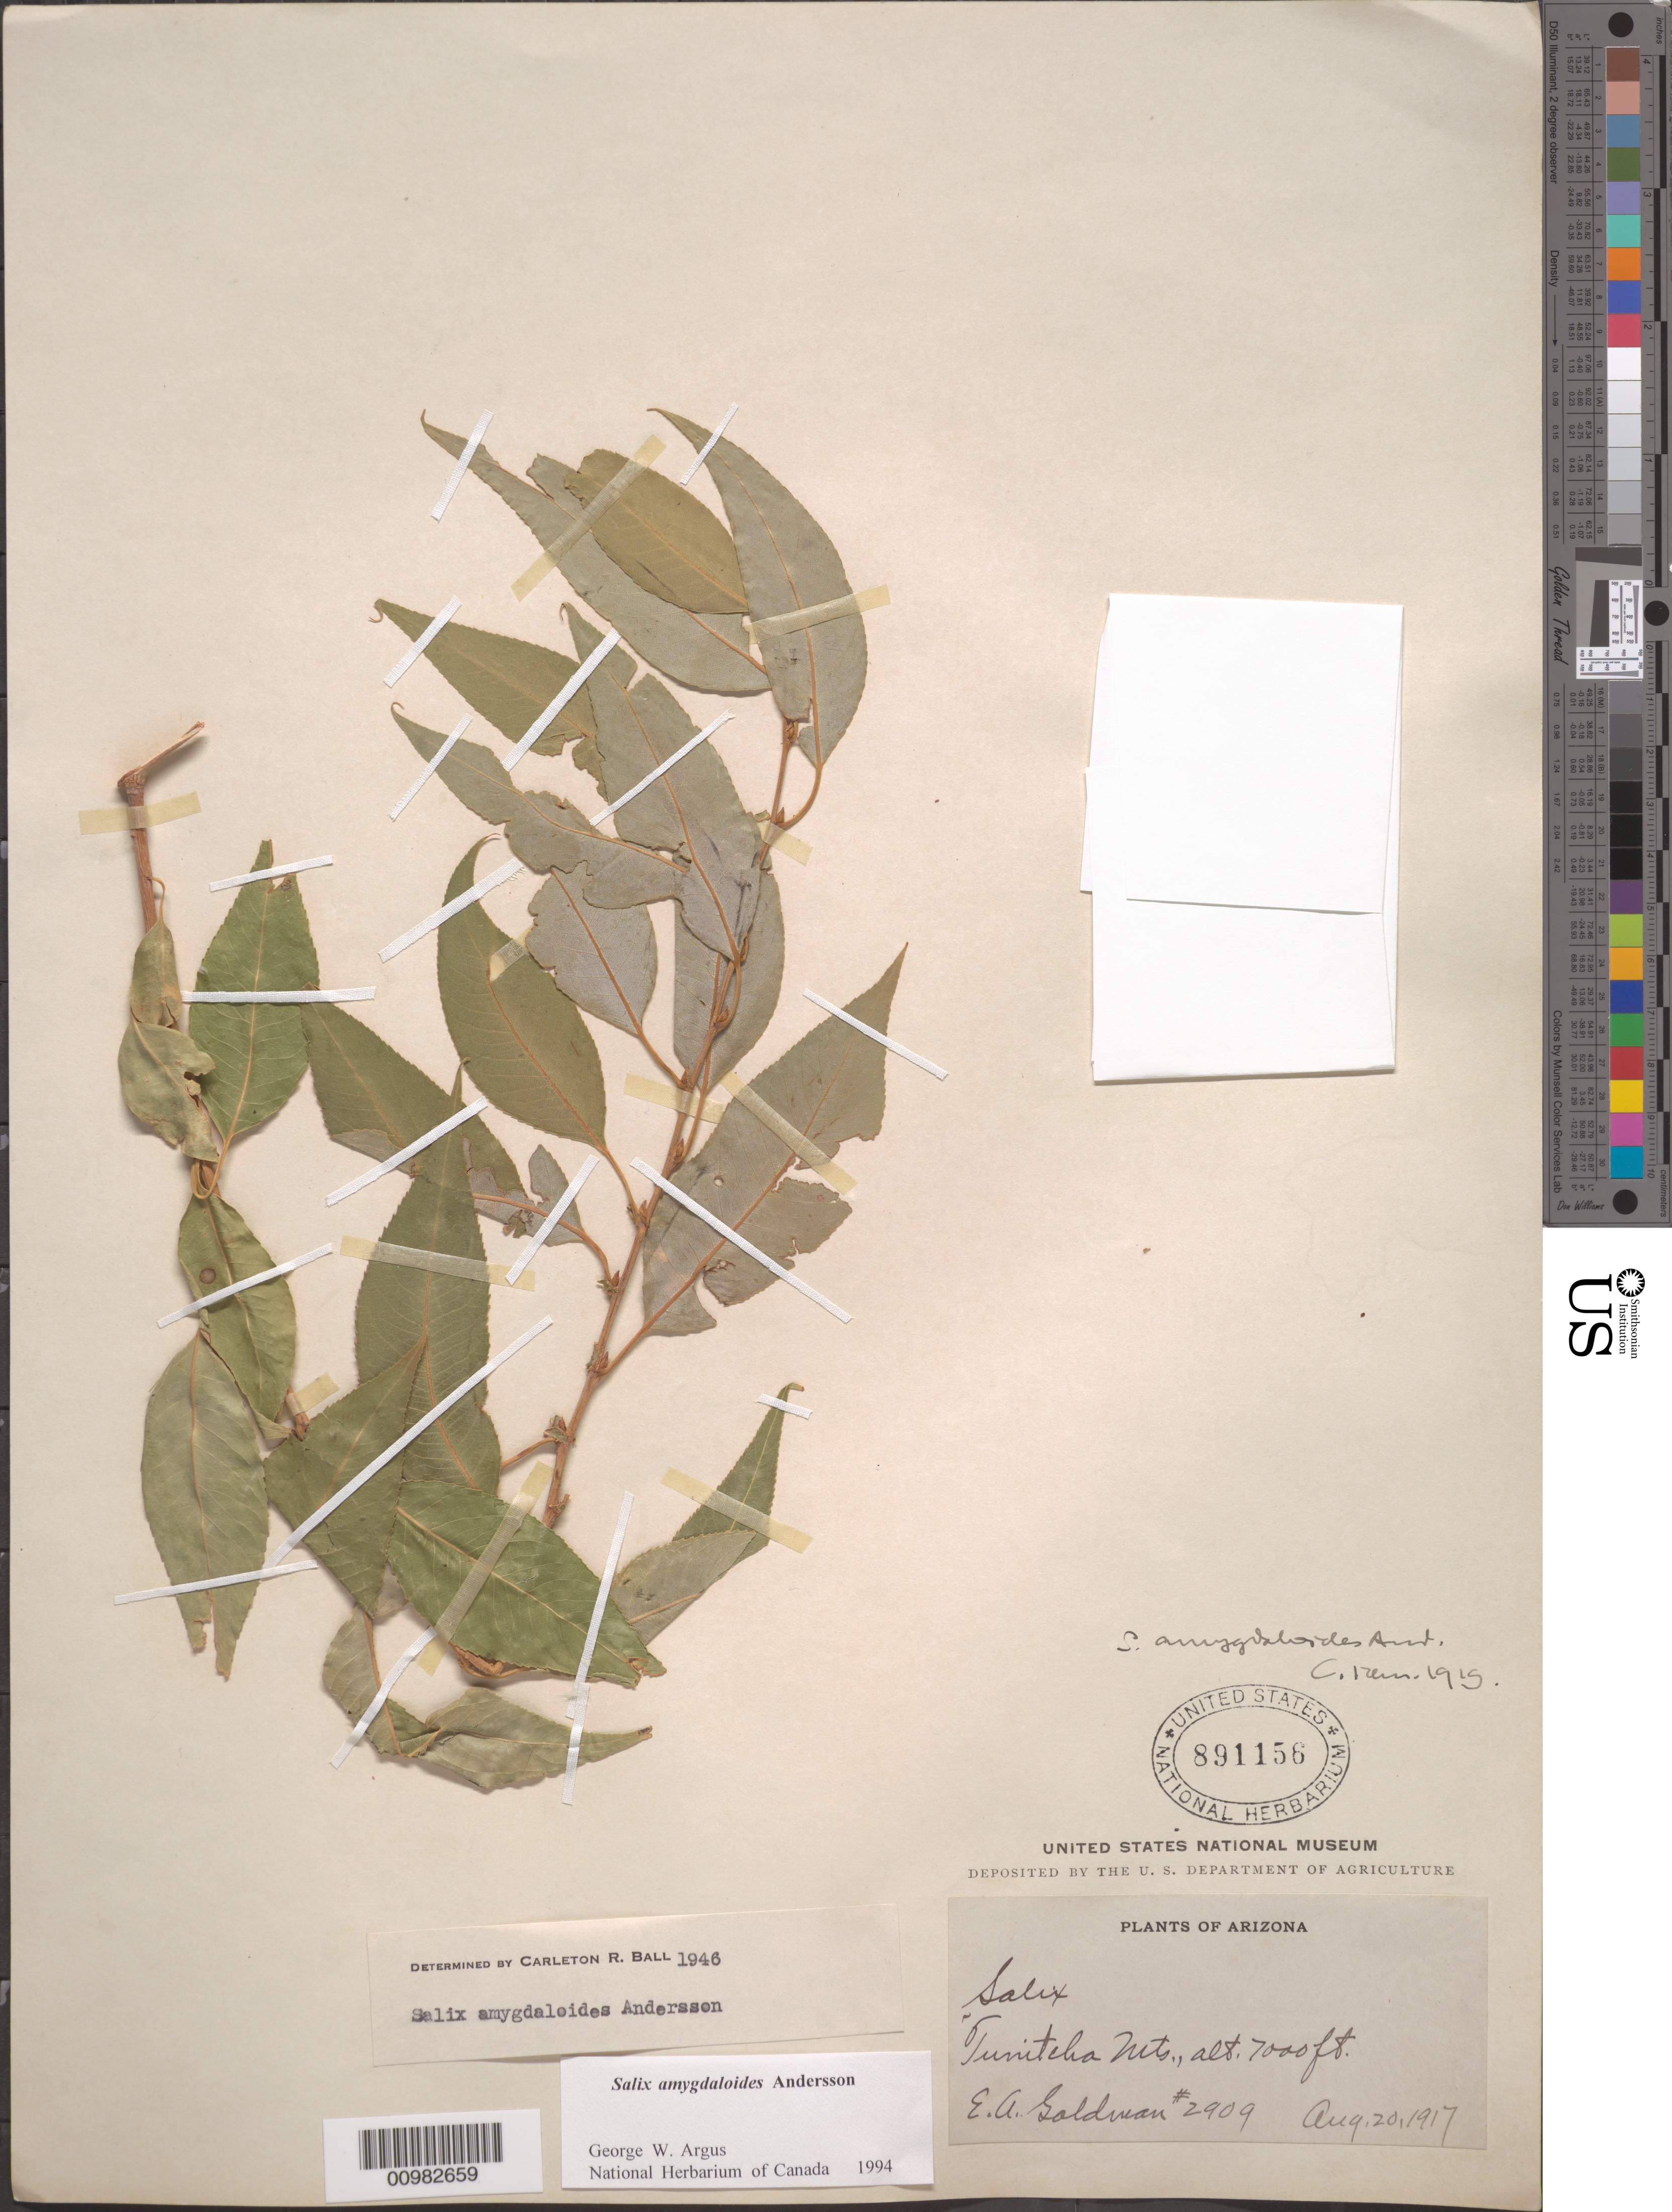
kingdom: Plantae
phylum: Tracheophyta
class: Magnoliopsida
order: Malpighiales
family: Salicaceae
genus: Salix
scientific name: Salix amygdaloides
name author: Andersson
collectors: E. A. Goldman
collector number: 2909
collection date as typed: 20 Aug 1917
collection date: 1917-08-20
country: United States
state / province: Arizona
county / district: Apache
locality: Tunitcha Mountains.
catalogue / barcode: US 891156